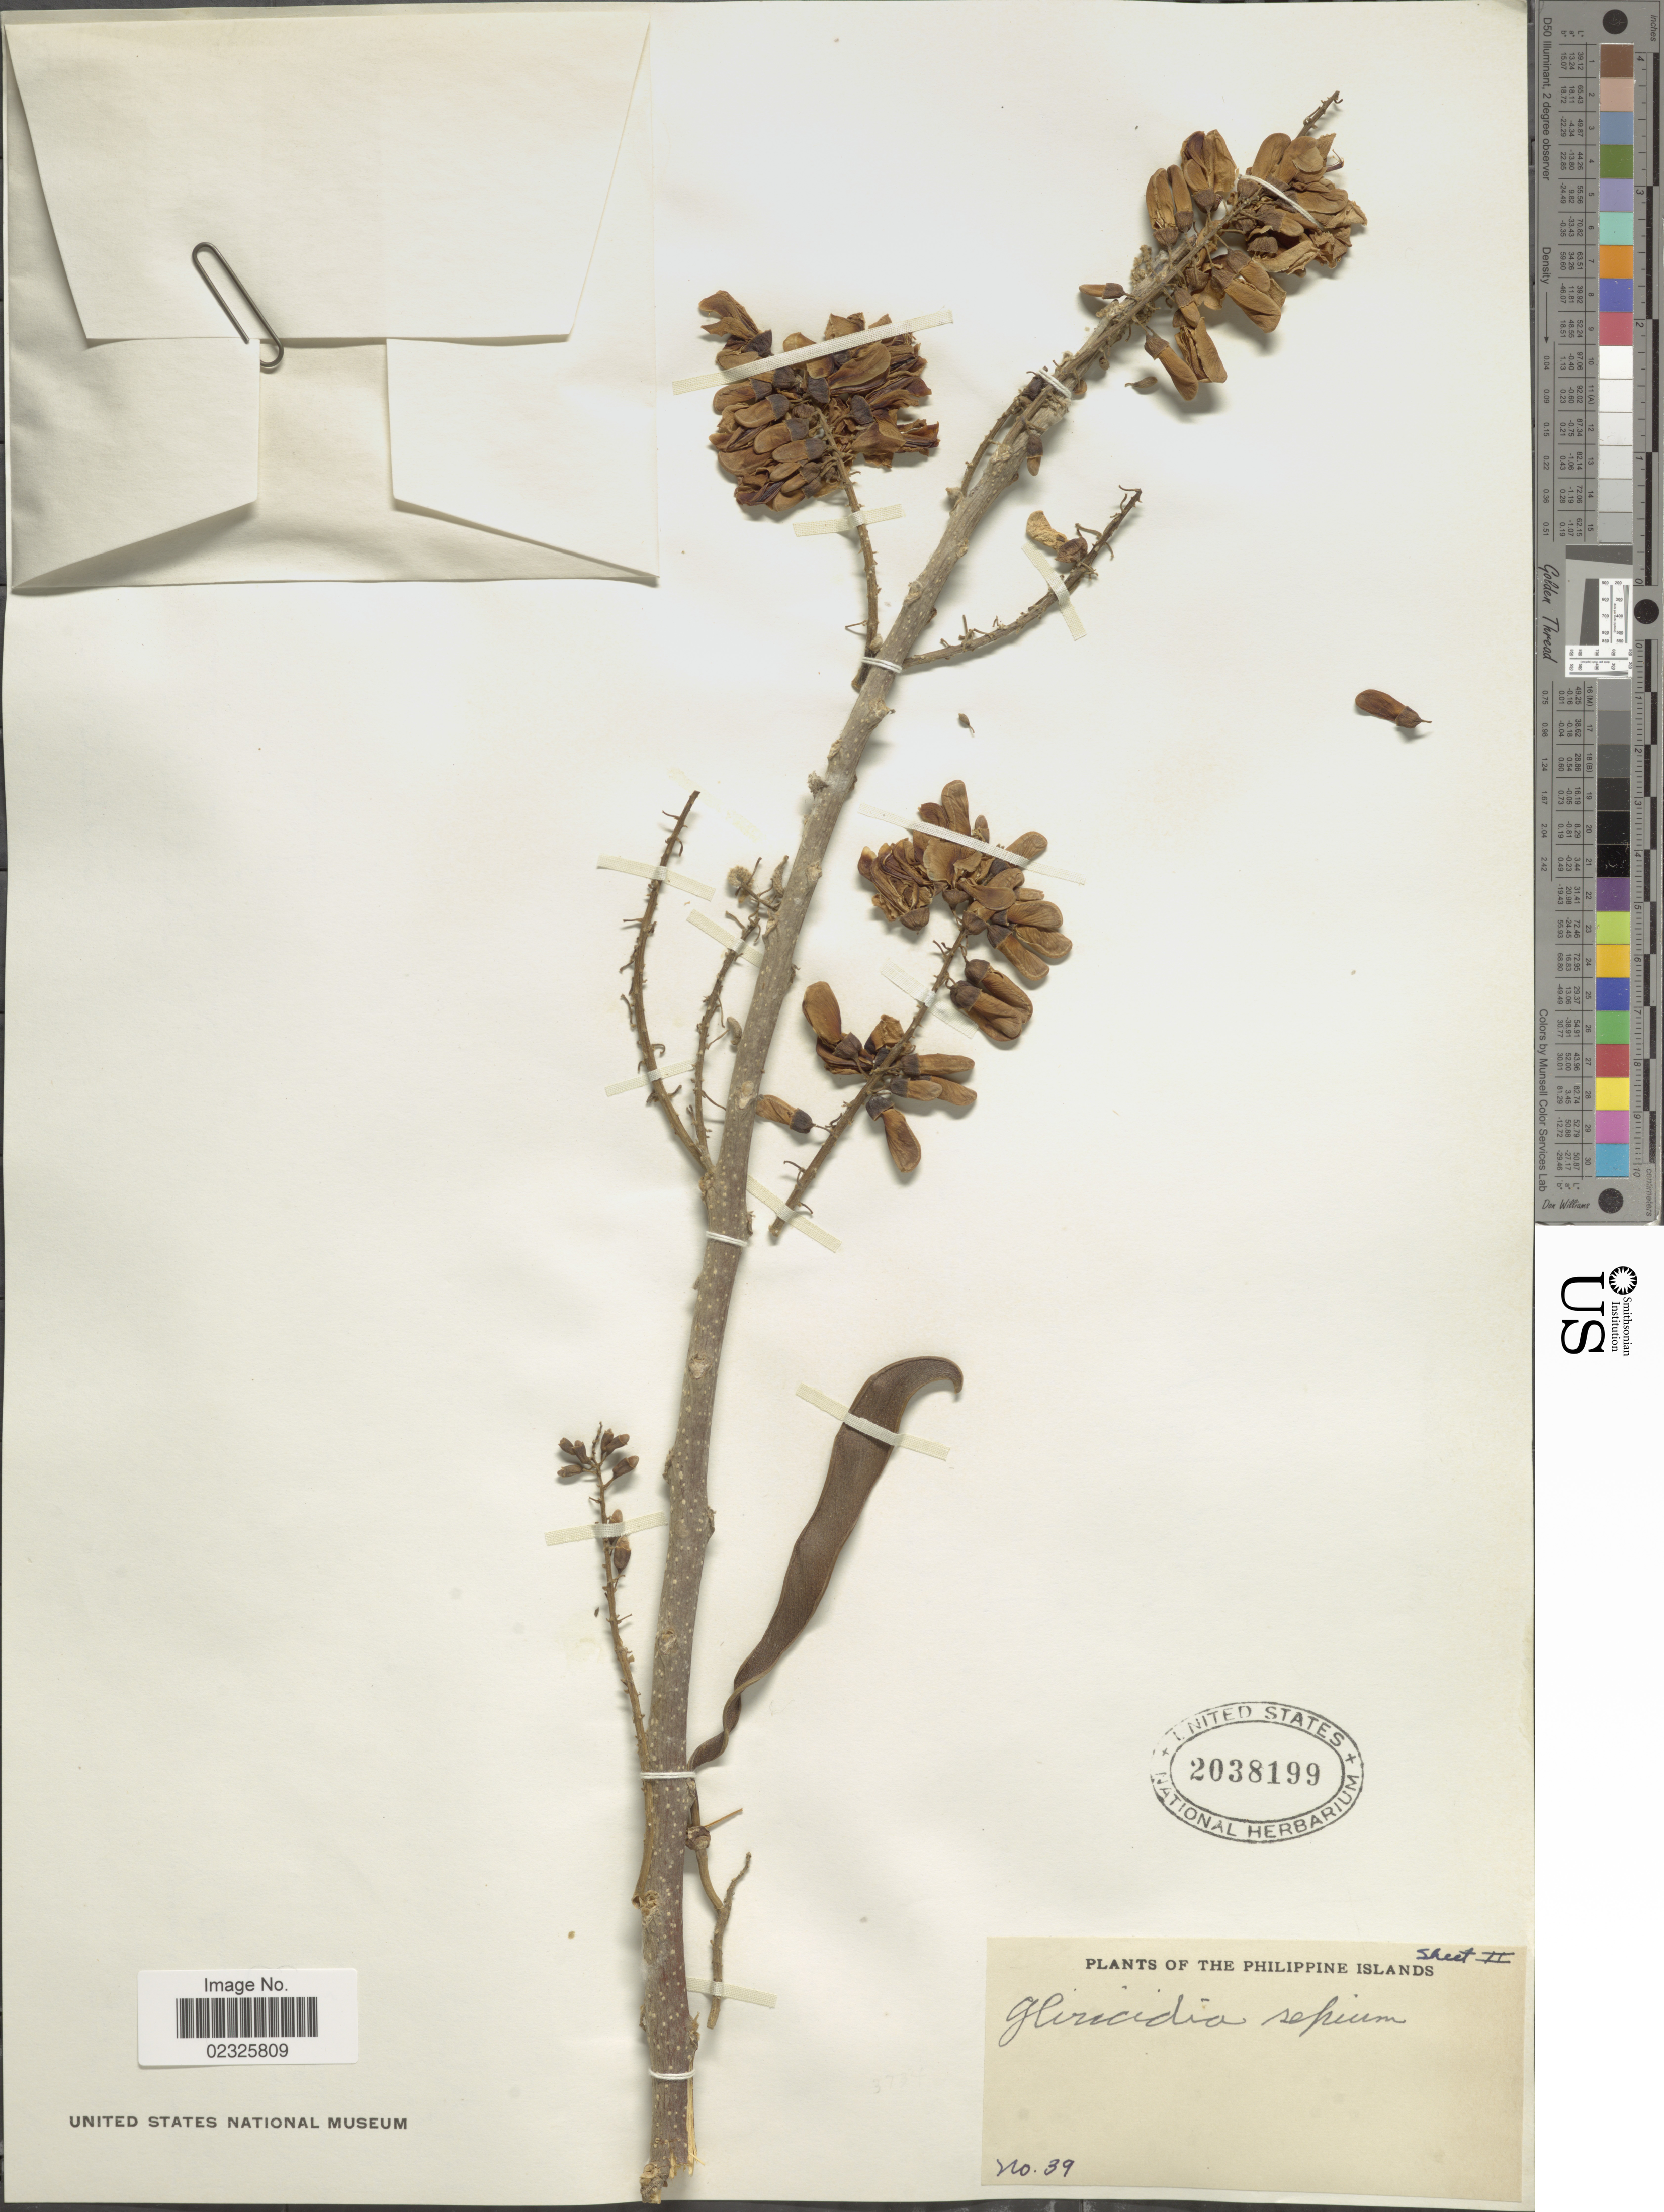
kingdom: Plantae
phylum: Tracheophyta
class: Magnoliopsida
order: Fabales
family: Fabaceae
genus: Gliricidia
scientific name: Gliricidia sepium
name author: (Jacq.) Kunth ex Walp.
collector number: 39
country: Philippines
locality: The Philippine Islands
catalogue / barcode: US 2038199